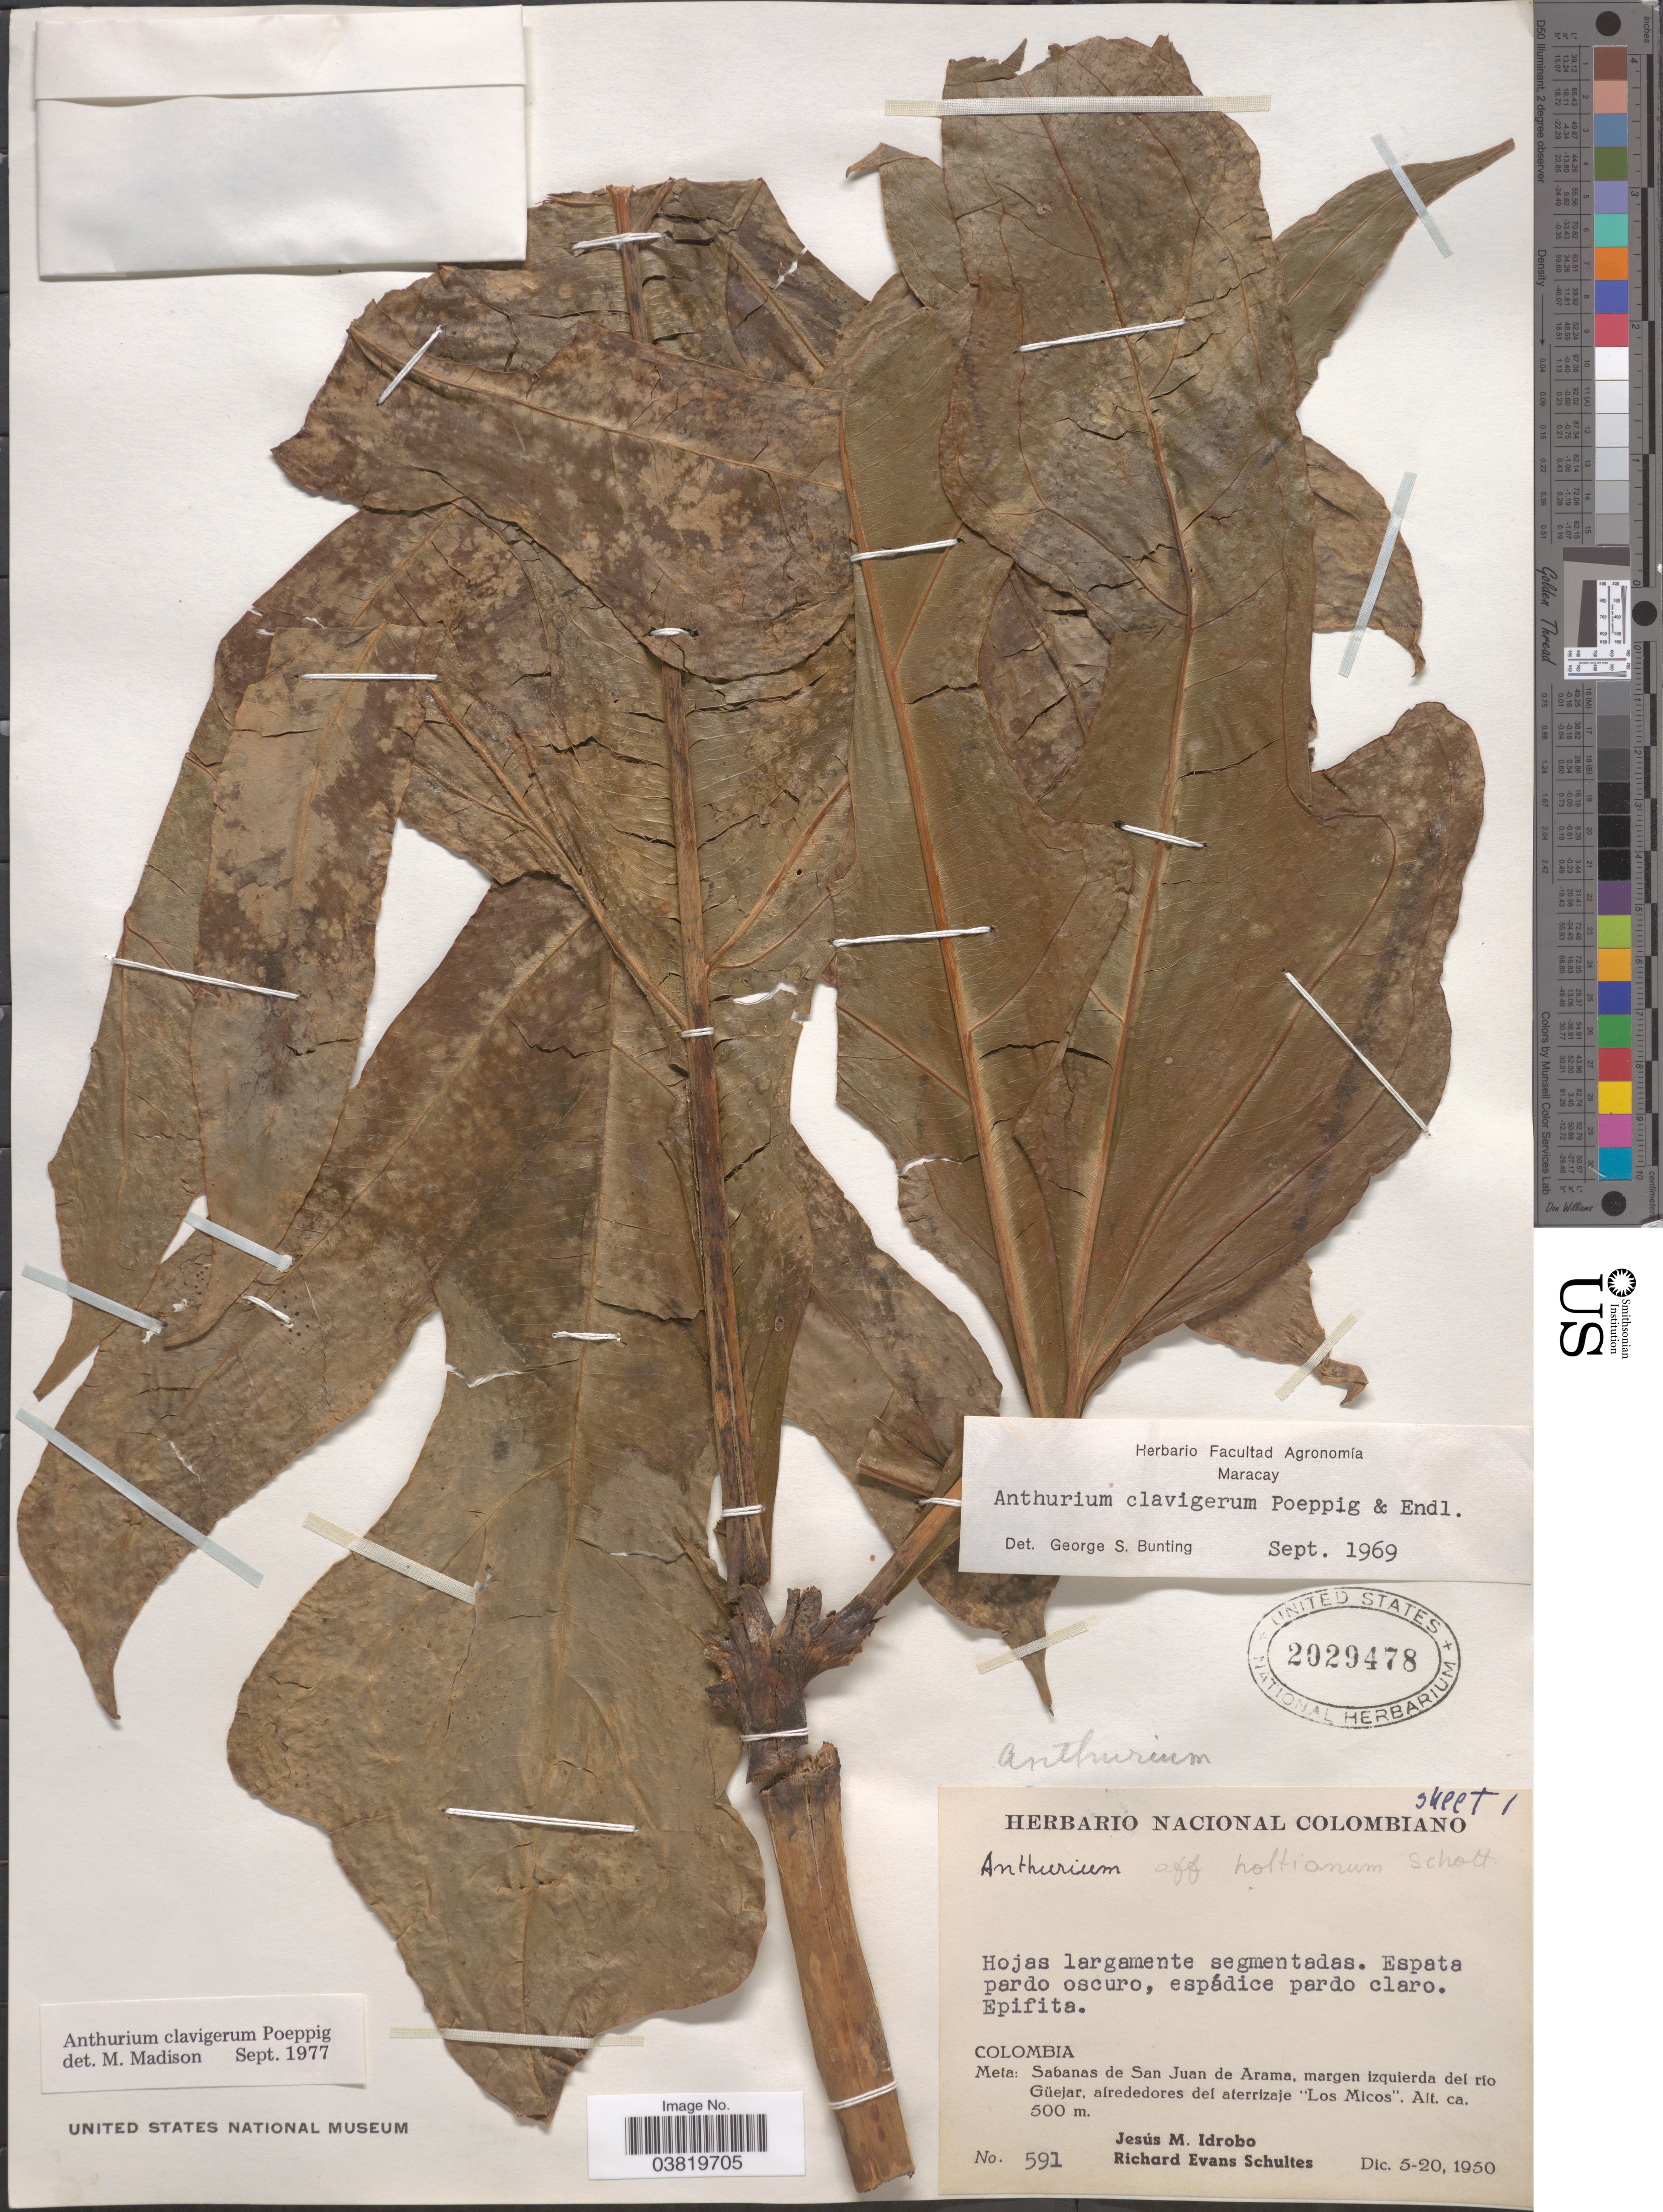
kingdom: Plantae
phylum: Tracheophyta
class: Liliopsida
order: Alismatales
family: Araceae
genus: Anthurium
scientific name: Anthurium clavigerum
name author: Poepp. & Endl.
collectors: J. M. Idrobo & R. E. Schultes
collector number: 591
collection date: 1950-12-05/1950-12-20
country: Colombia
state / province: Meta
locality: Sabanas de San Juan de Arama, margen izquierda del río Güejar, alrededores del aterrizaje "Los Micos".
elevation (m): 500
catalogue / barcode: US 2029478